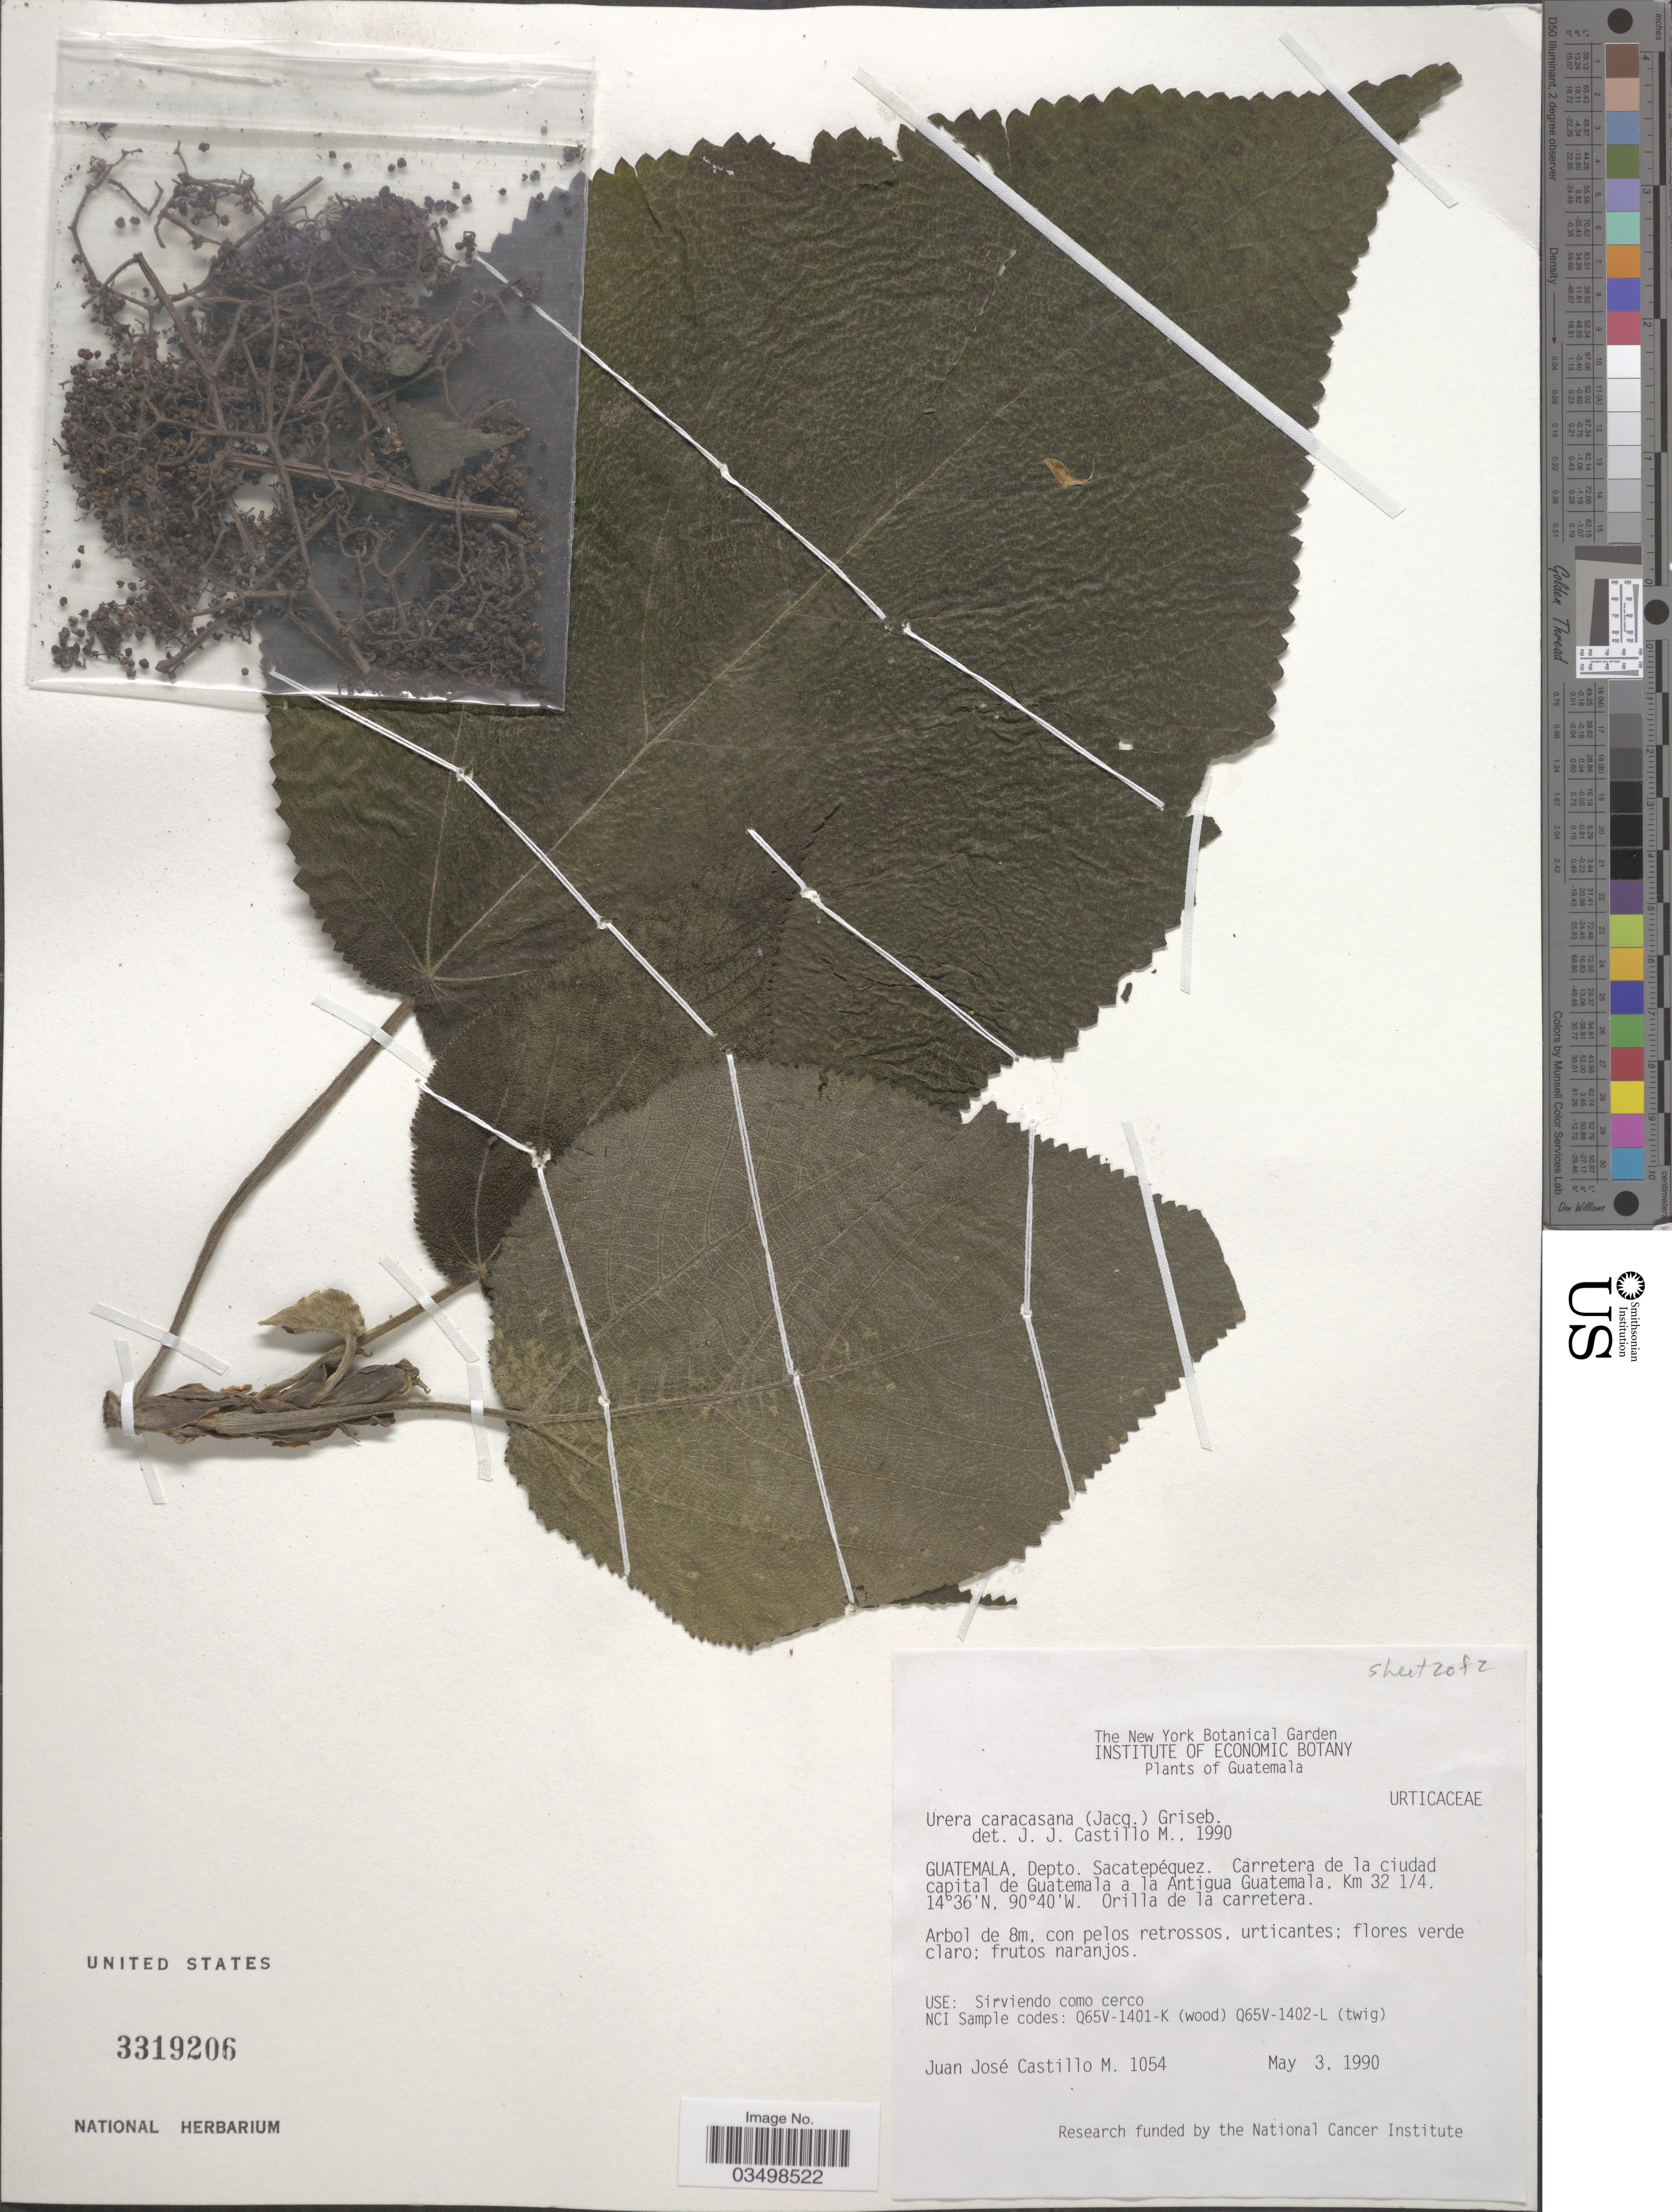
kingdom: Plantae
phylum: Tracheophyta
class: Magnoliopsida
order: Rosales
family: Urticaceae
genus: Urera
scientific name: Urera caracasana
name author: (Jacq.) Gaudich. ex Griseb.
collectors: J. Castillo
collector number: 1054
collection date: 1990-05-03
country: Guatemala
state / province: Sacatepequez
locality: Depto. Sacatepéquez. Carretera de la ciudad capital de Guatemala a la Antigua Guatemala, Km 32 1/4.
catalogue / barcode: US 3319206